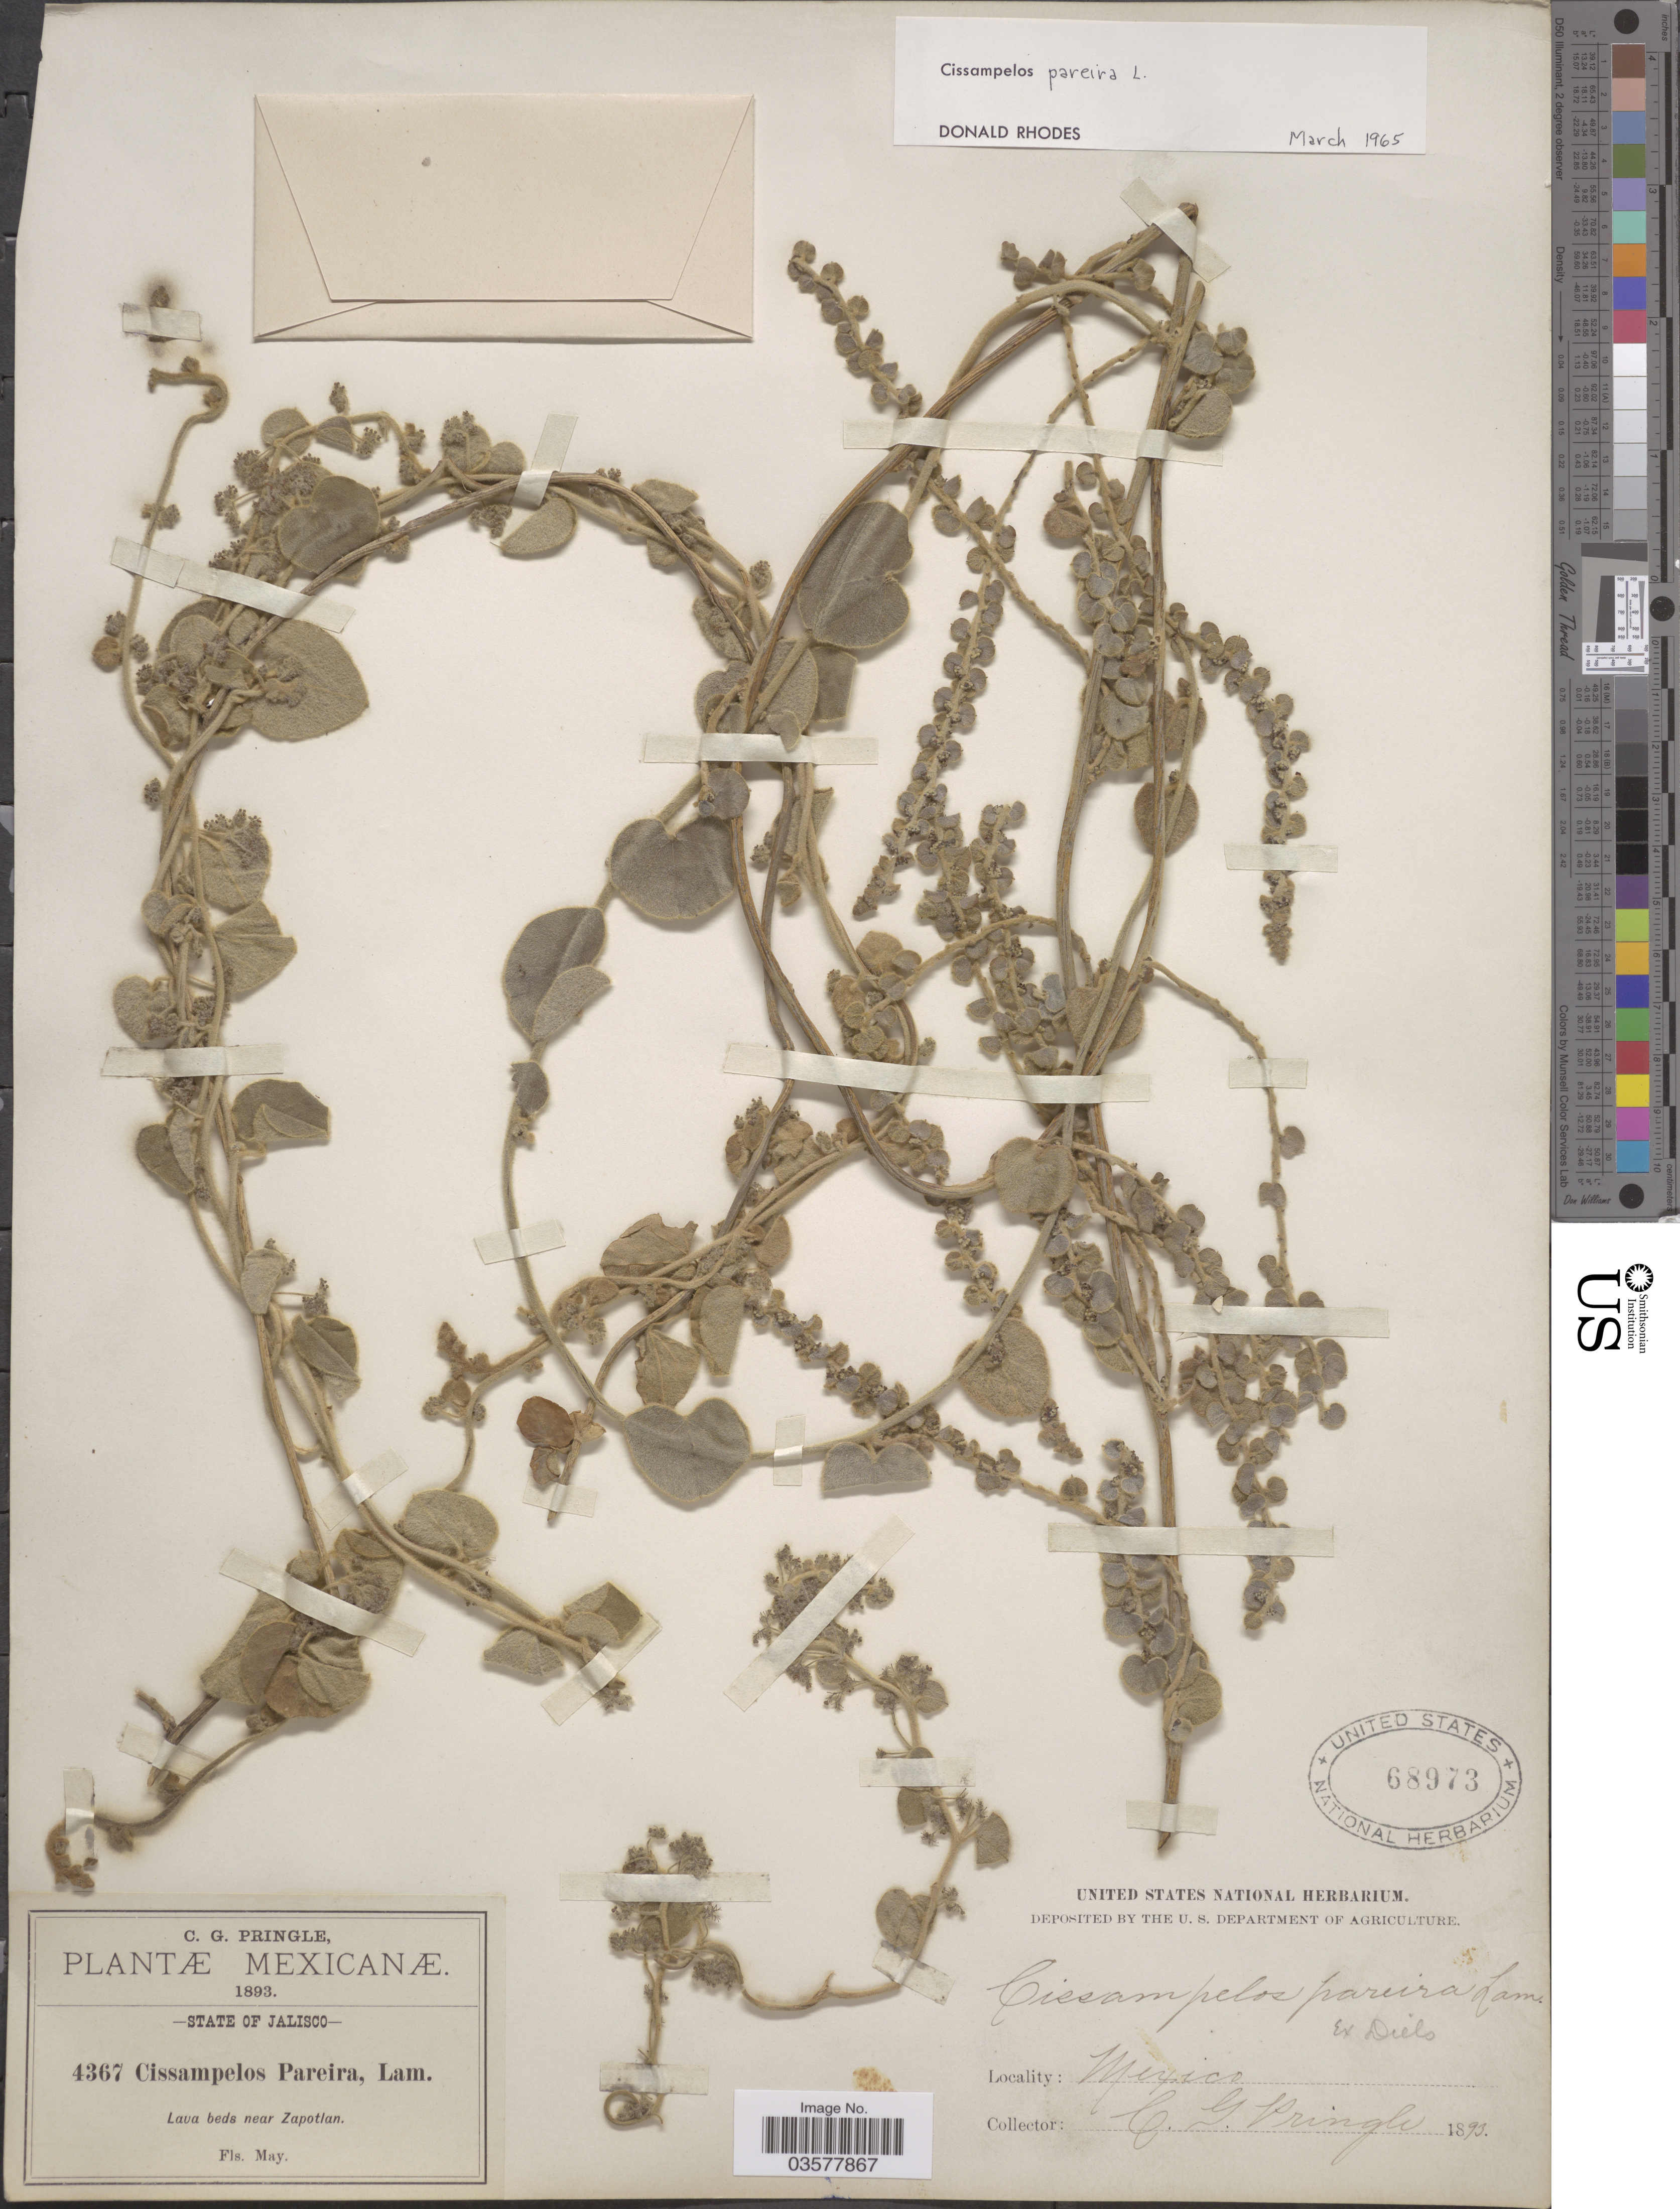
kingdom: Plantae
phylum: Tracheophyta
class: Magnoliopsida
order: Ranunculales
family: Menispermaceae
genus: Cissampelos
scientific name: Cissampelos pareira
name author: L.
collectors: C. G. Pringle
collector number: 4367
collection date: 1893-05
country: Mexico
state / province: Jalisco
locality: Lava beds near Zapotlan.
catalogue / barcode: US 68973